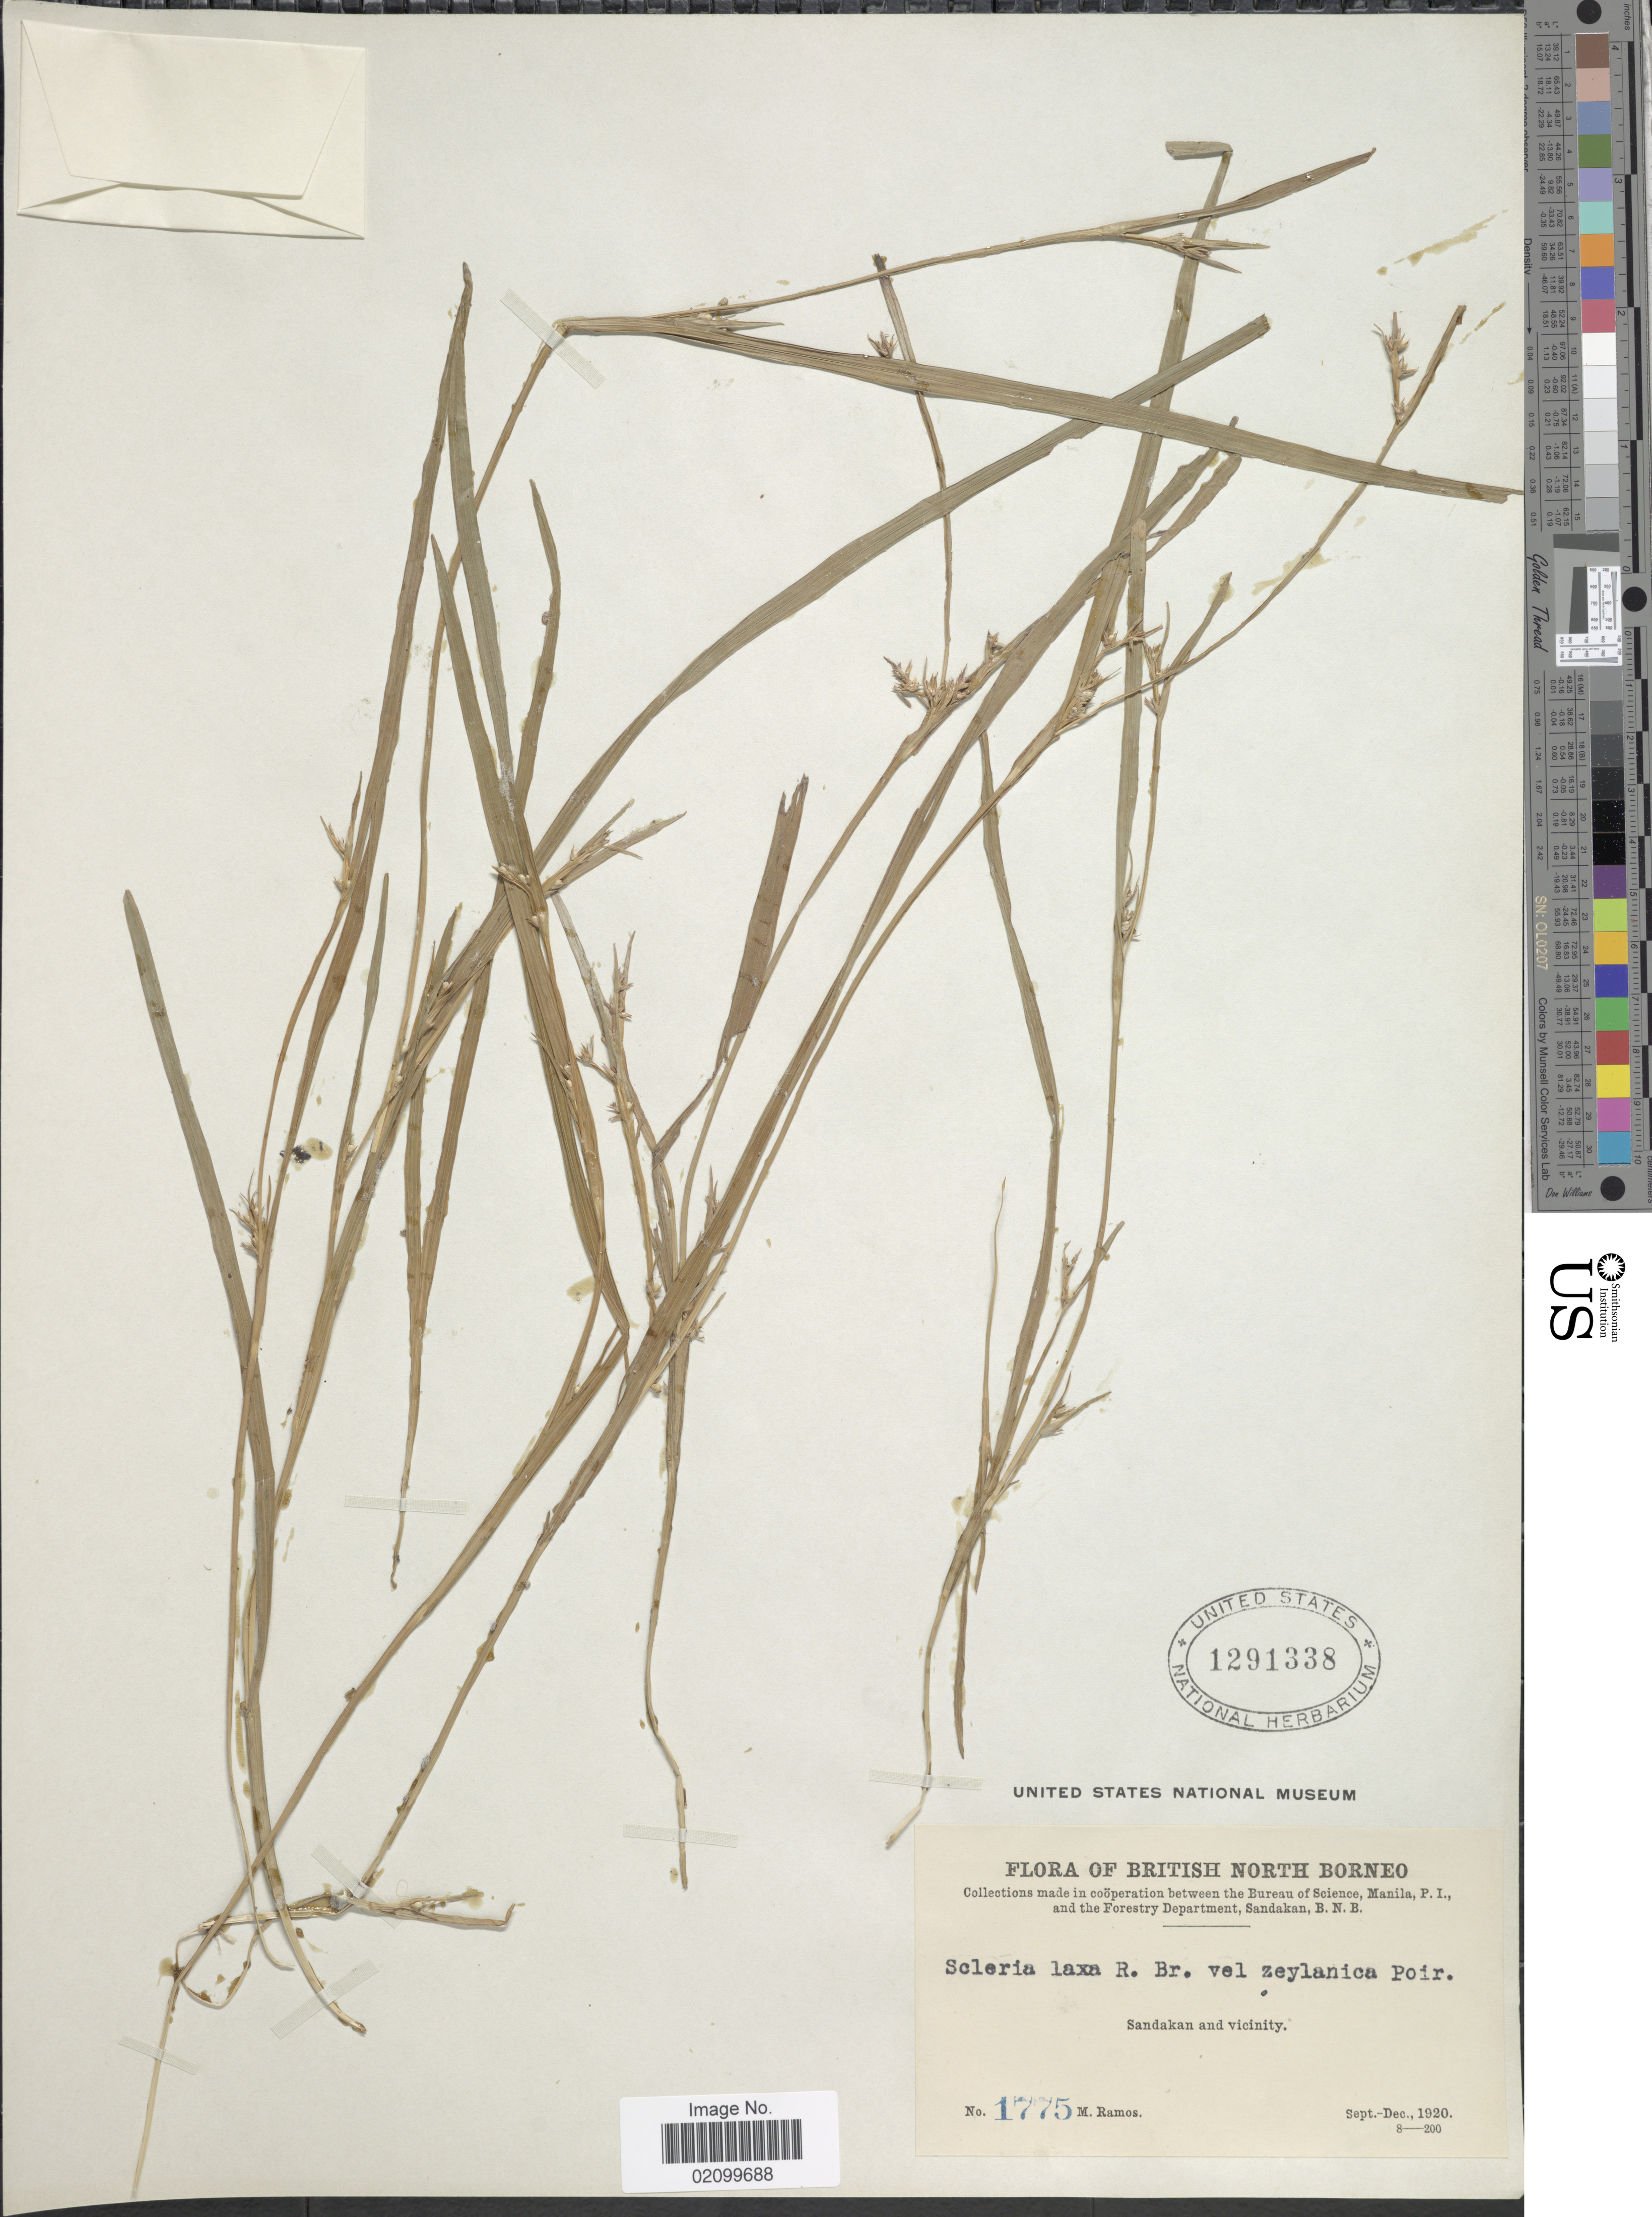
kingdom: Plantae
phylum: Tracheophyta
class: Liliopsida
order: Poales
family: Cyperaceae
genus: Scleria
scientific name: Scleria laxa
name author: R. Br.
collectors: M. Ramos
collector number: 1775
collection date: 1920-09/1920-12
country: Malaysia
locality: British North Borneo. Sandakan and vicinity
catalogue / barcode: US 1291338